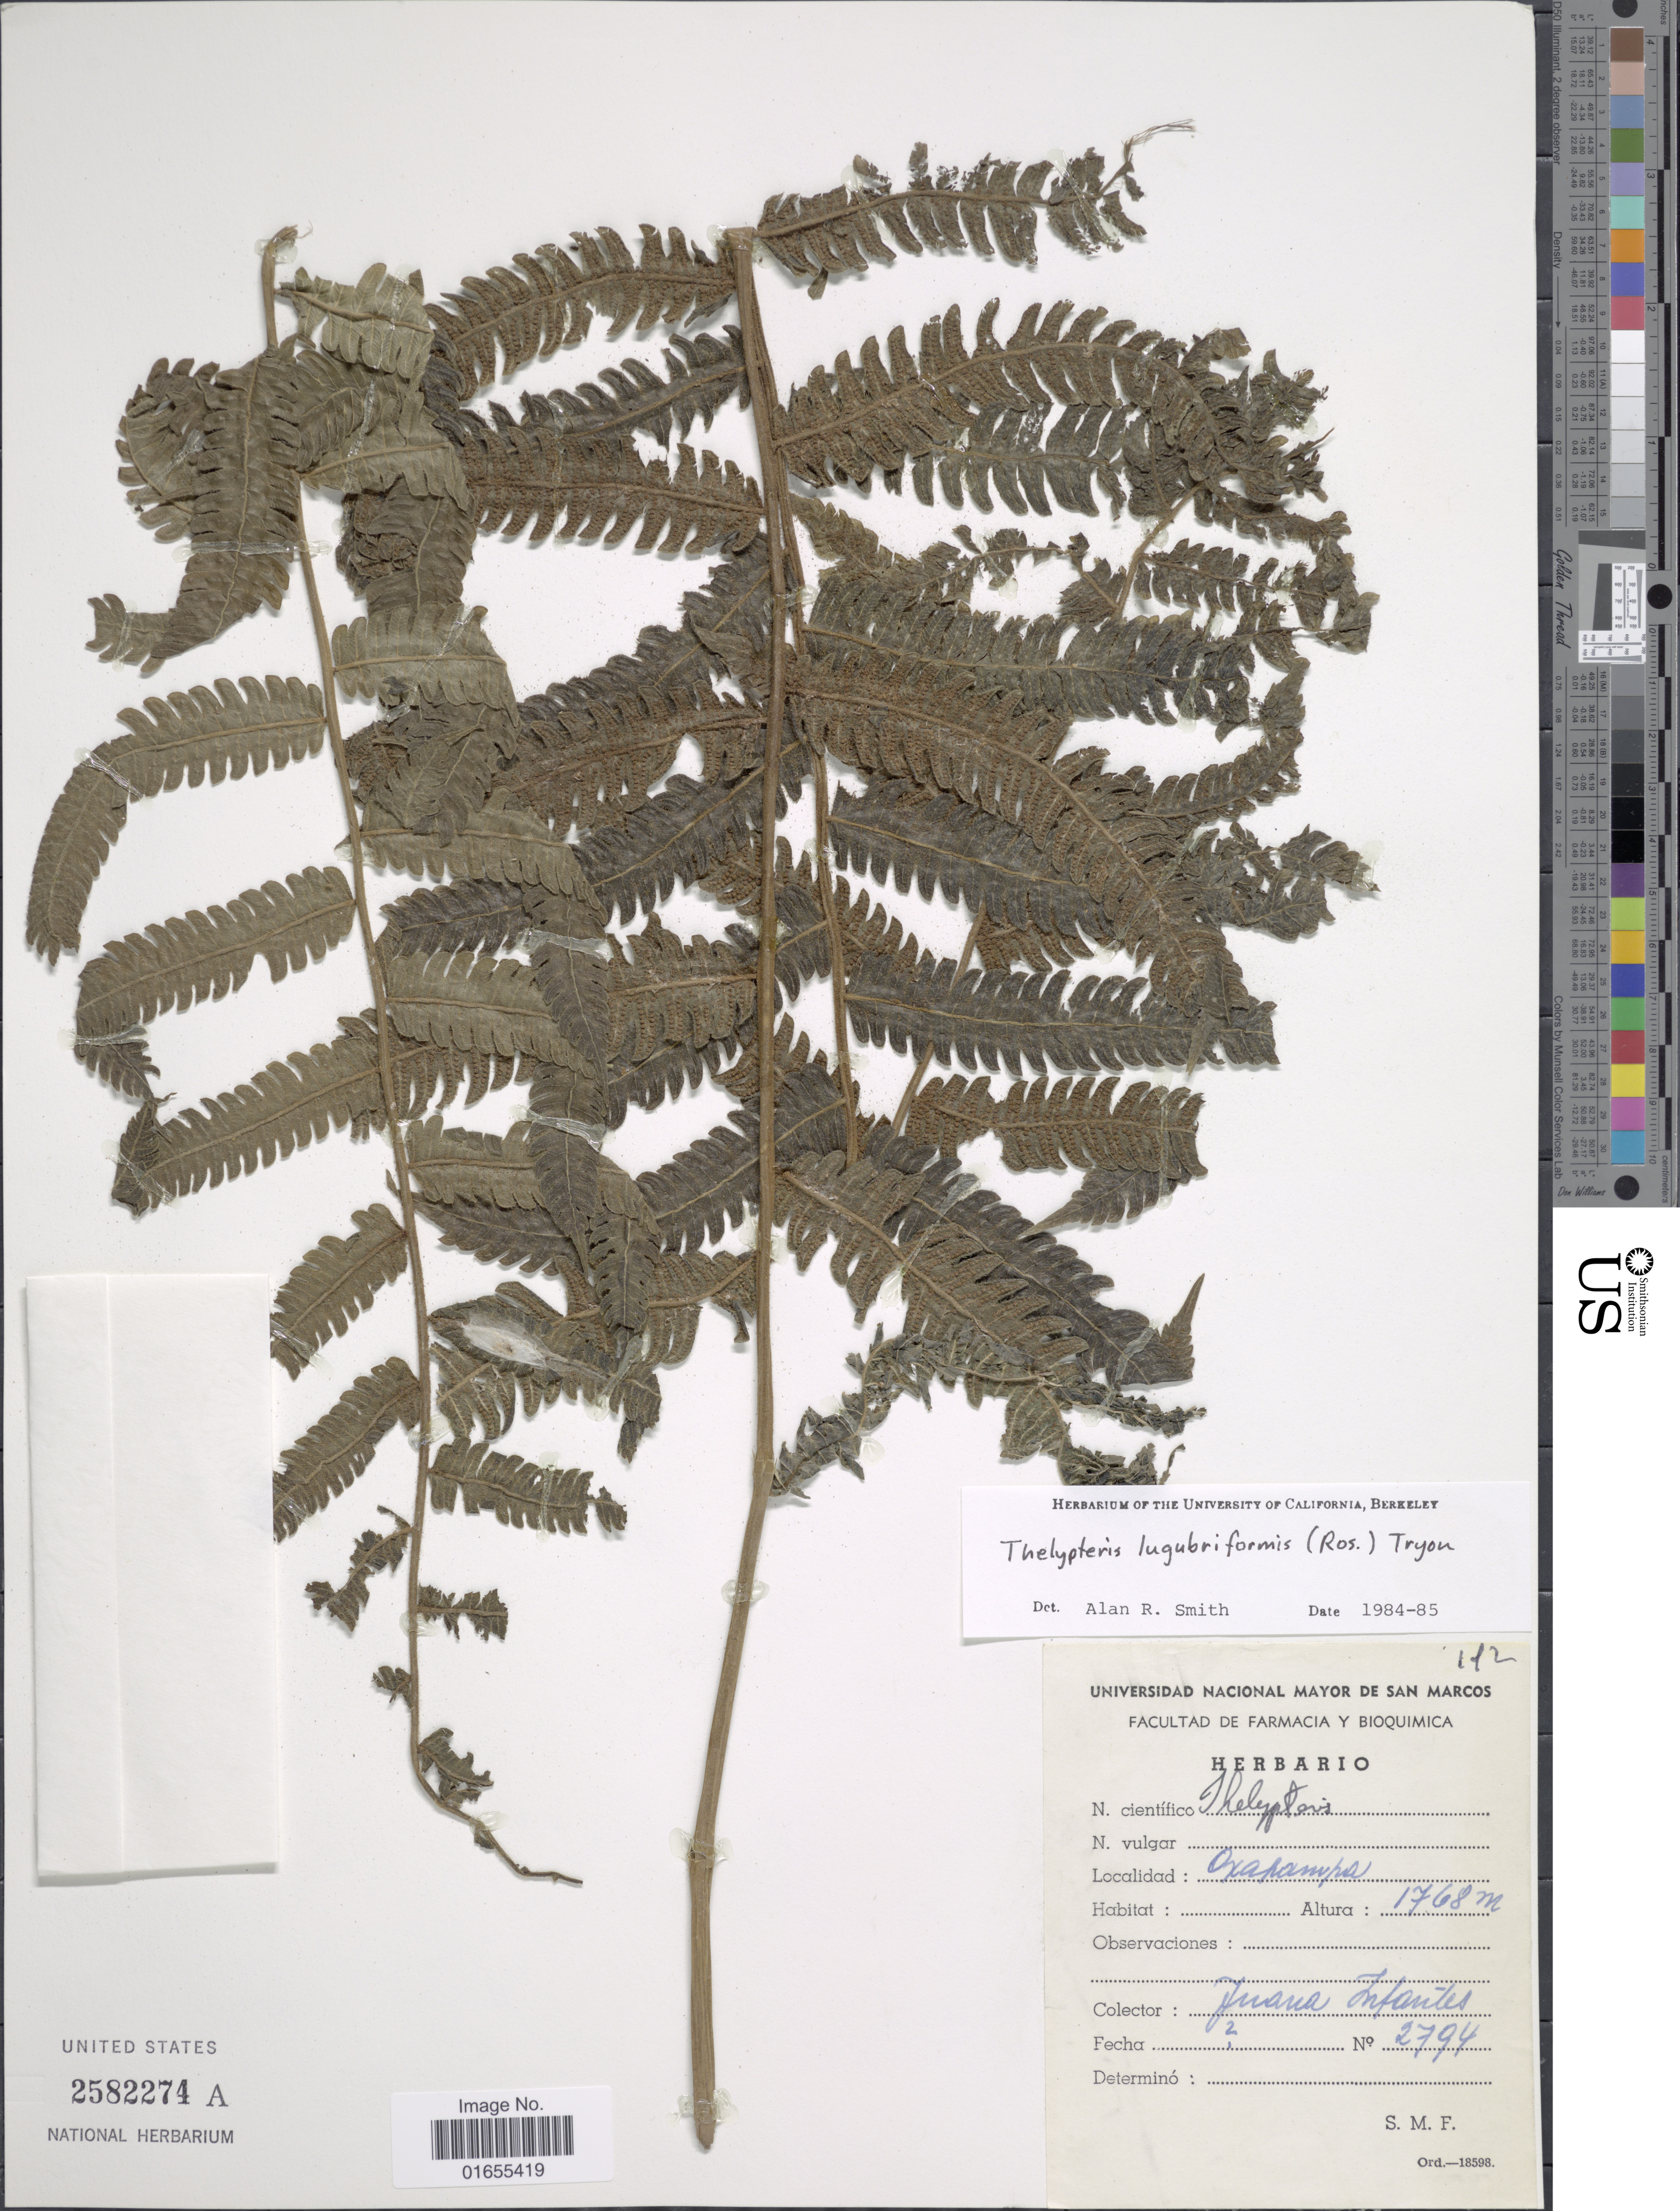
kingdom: Plantae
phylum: Tracheophyta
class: Polypodiopsida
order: Polypodiales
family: Thelypteridaceae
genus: Goniopteris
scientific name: Goniopteris lugubriformis (Rosenst.) comb. nov., ined 2015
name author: (Rosenst.)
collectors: J. Infantes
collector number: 2794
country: Peru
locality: Oxapampa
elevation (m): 1768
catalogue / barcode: US 2582274A